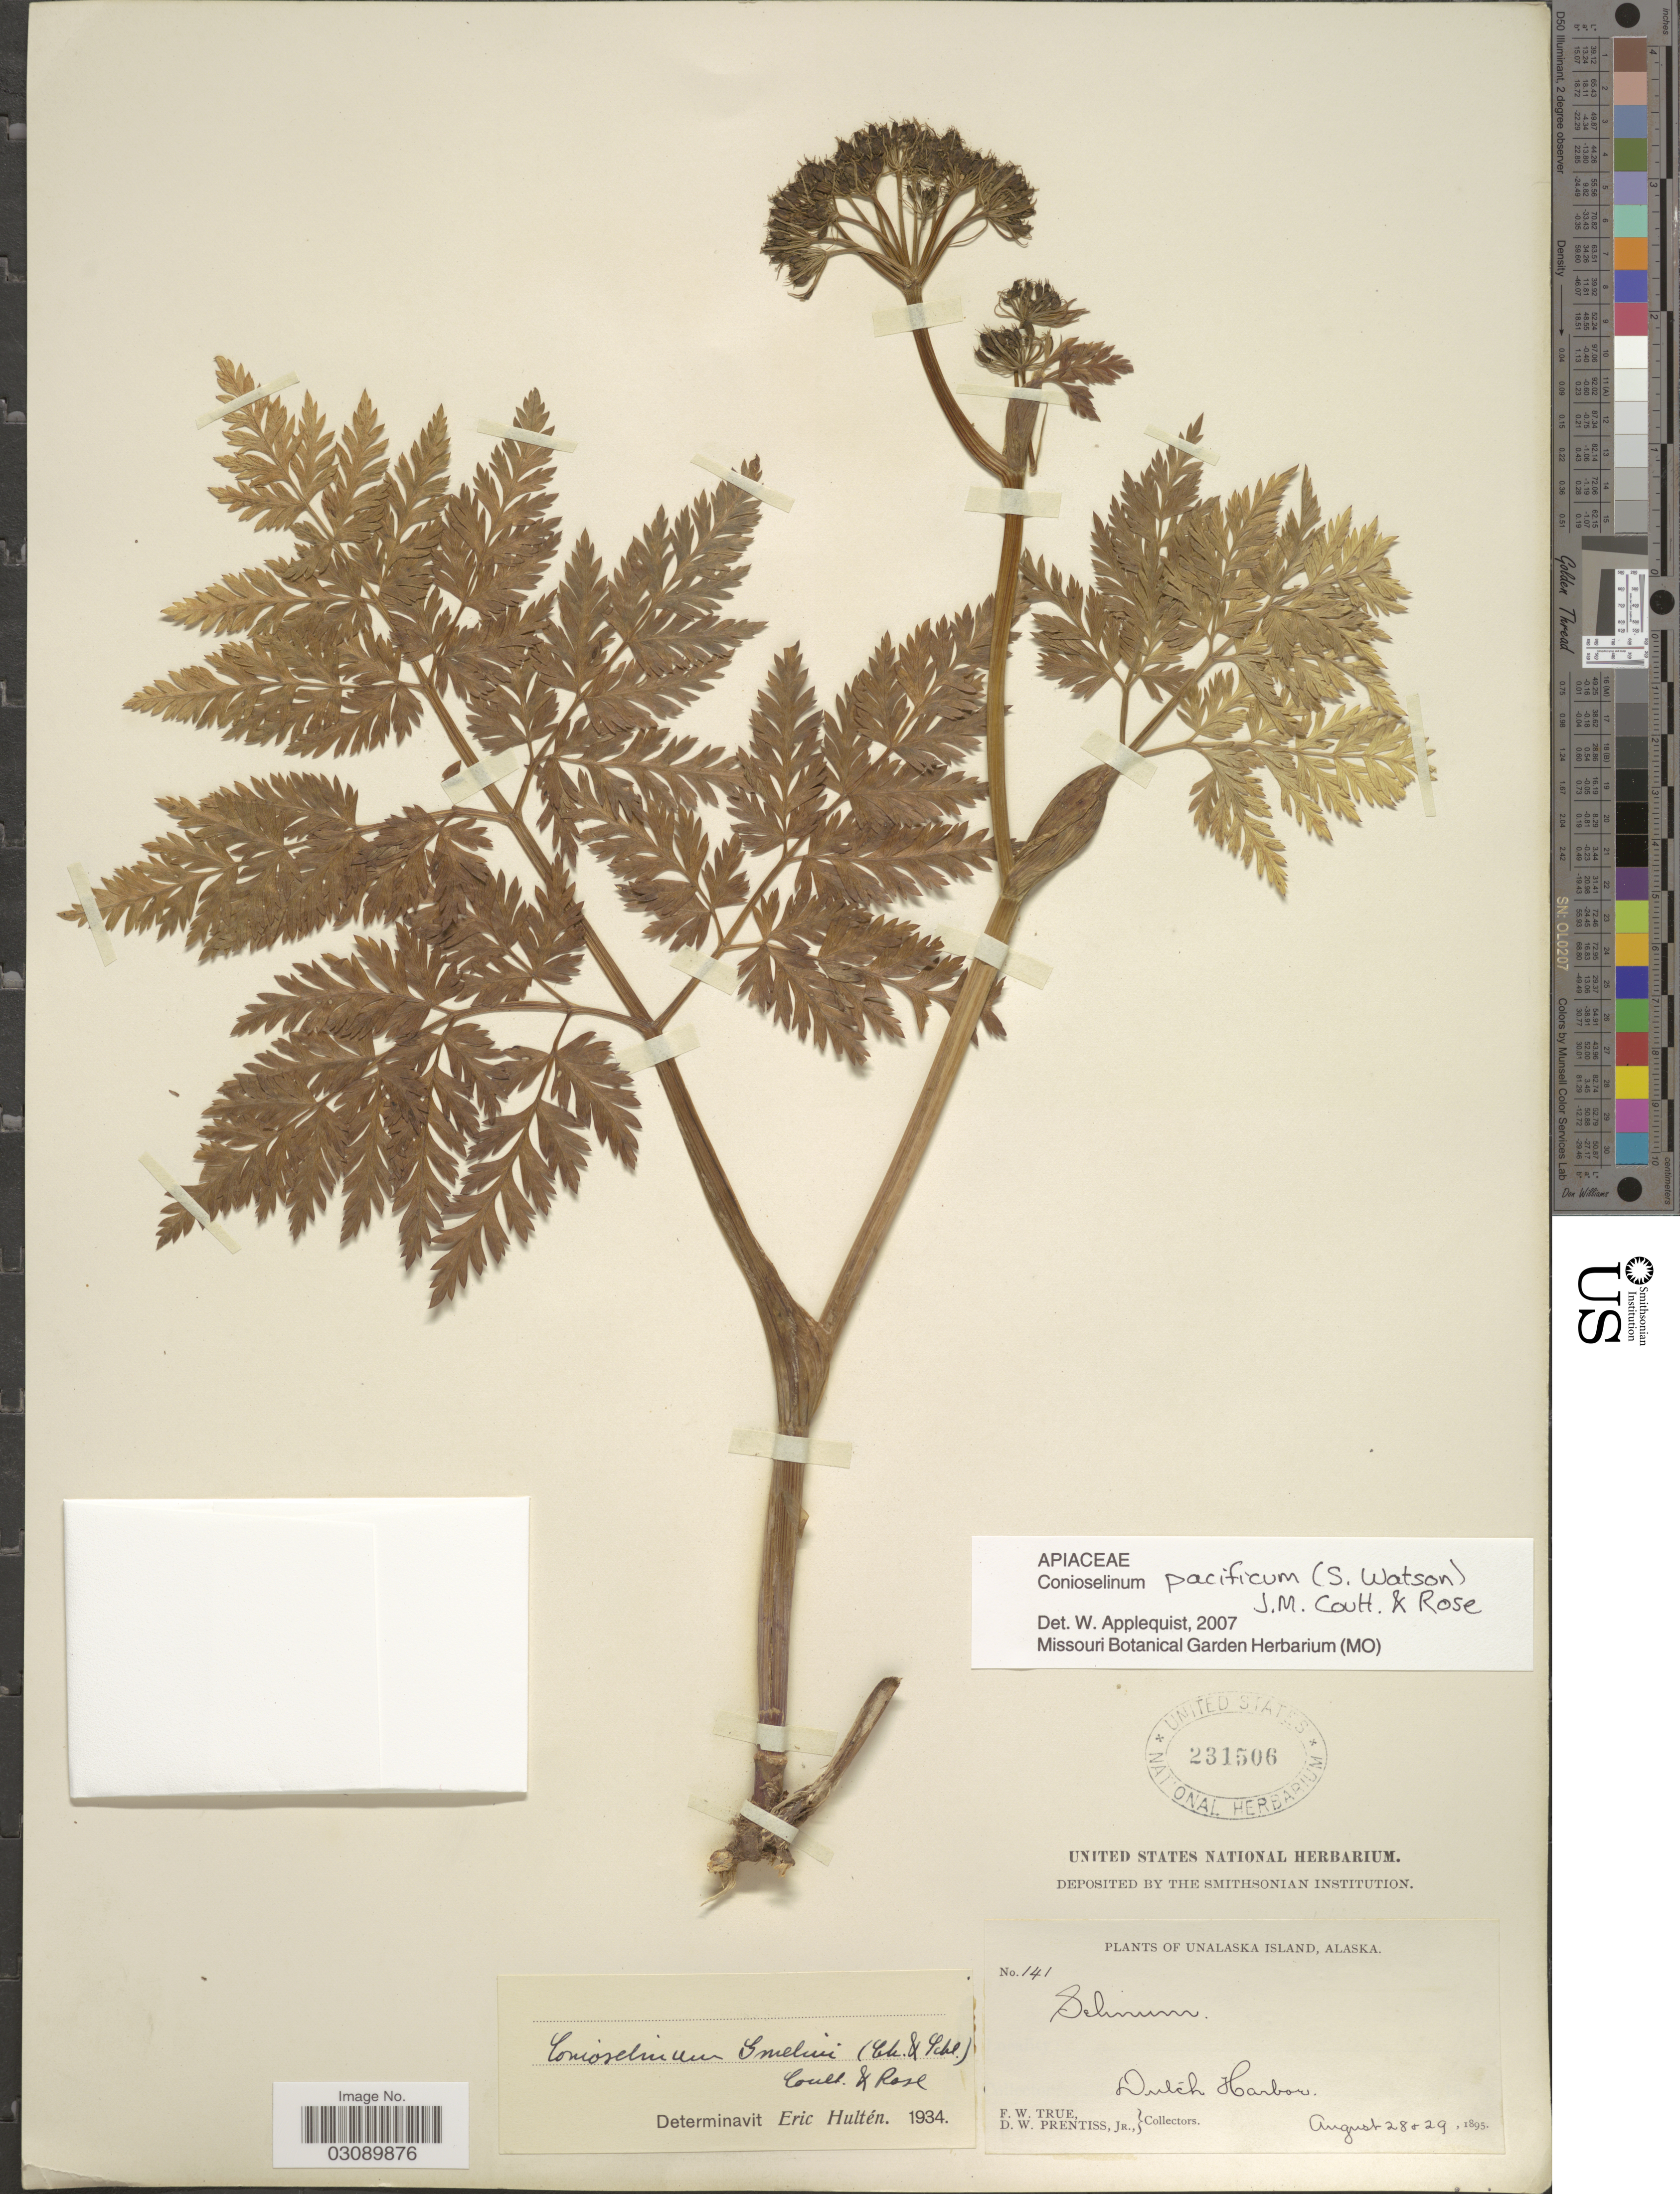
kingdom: Plantae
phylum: Tracheophyta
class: Magnoliopsida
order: Apiales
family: Apiaceae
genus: Conioselinum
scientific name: Conioselinum pacificum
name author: (S. Watson) J.M. Coult. & Rose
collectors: F. True & D. Prentiss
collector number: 141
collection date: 1895-08-28/1895-08-29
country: United States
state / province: Alaska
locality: Unalaska Island. Dutch Harbor.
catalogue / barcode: US 231506